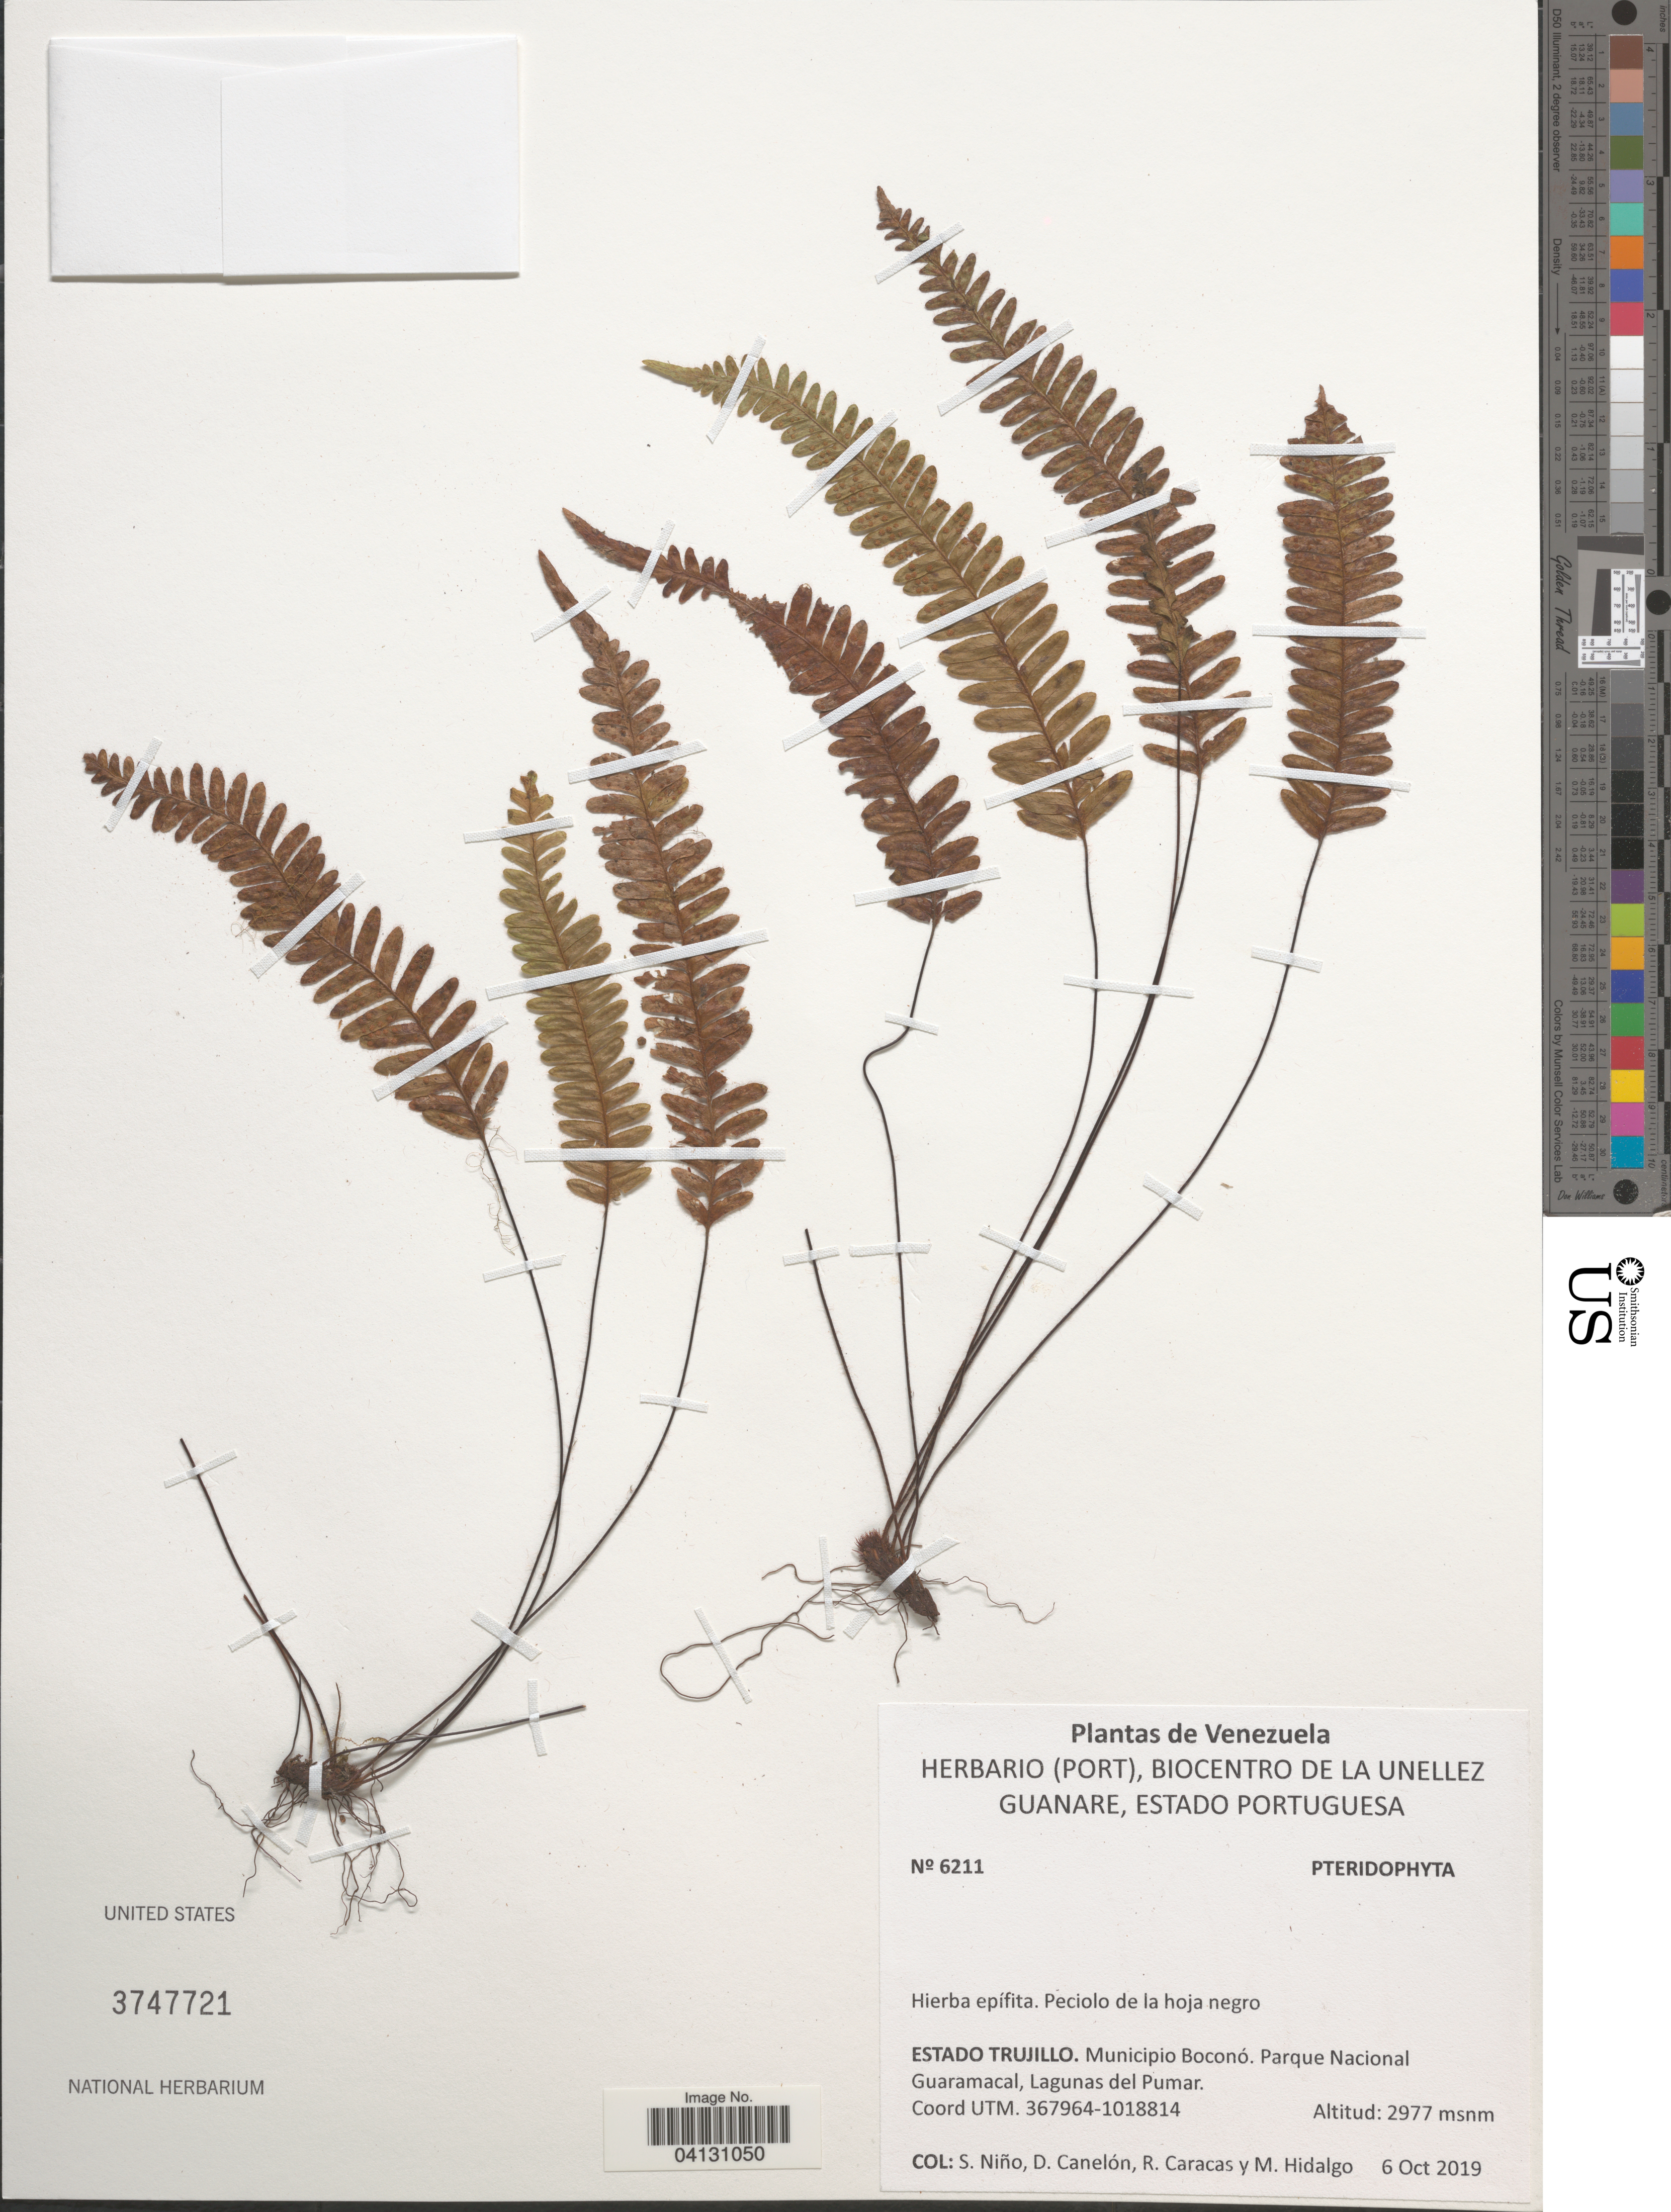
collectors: S. M. Niño, D. Canelón, R. Caracas & M. Hidalgo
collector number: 6211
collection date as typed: Transcribed d/m/y: 6/10/2019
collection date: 2019-10-06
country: Venezuela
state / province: Trujillo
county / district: Boconó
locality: Parque Nacional Guaramacal, Lagunas del Pumar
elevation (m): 2977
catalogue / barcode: US 3747721